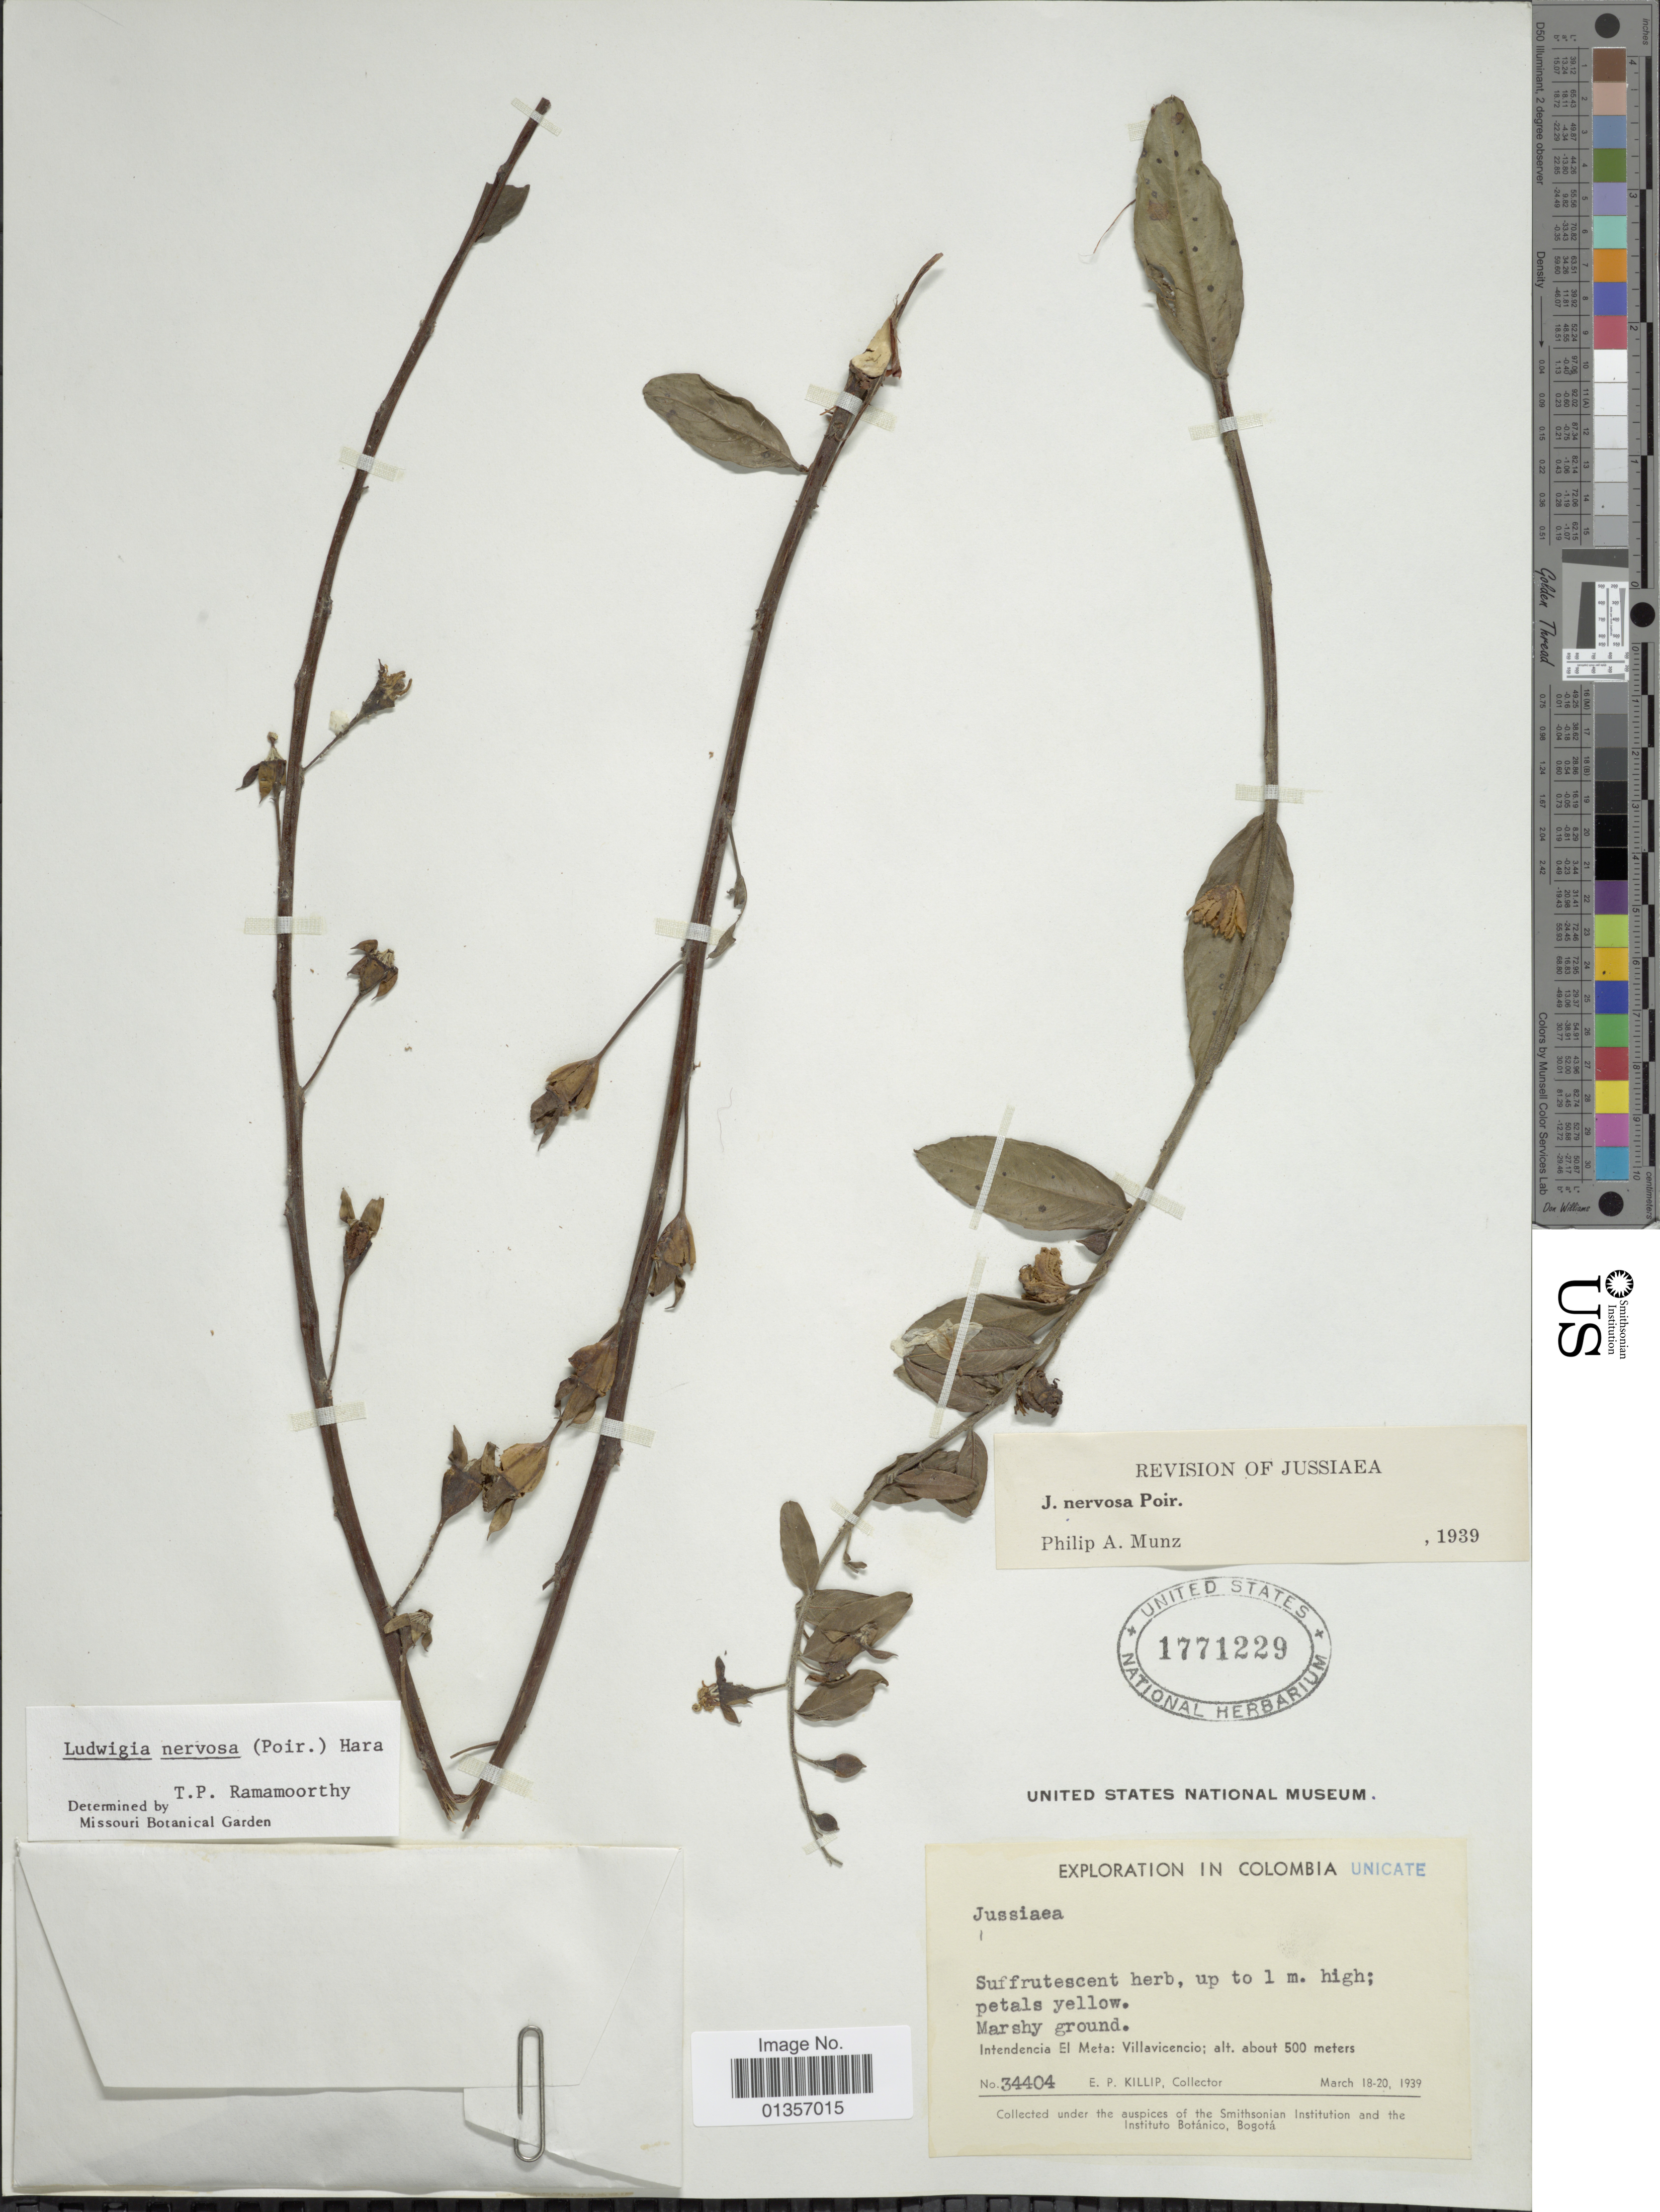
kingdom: Plantae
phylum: Tracheophyta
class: Magnoliopsida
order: Myrtales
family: Onagraceae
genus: Ludwigia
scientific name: Ludwigia nervosa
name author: (Poir.) H. Hara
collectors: E. P. Killip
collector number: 34404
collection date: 1939-03-18/1939-03-20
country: Colombia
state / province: Meta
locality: Intendencia El Meta: Villavicencio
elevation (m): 500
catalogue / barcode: US 1771229